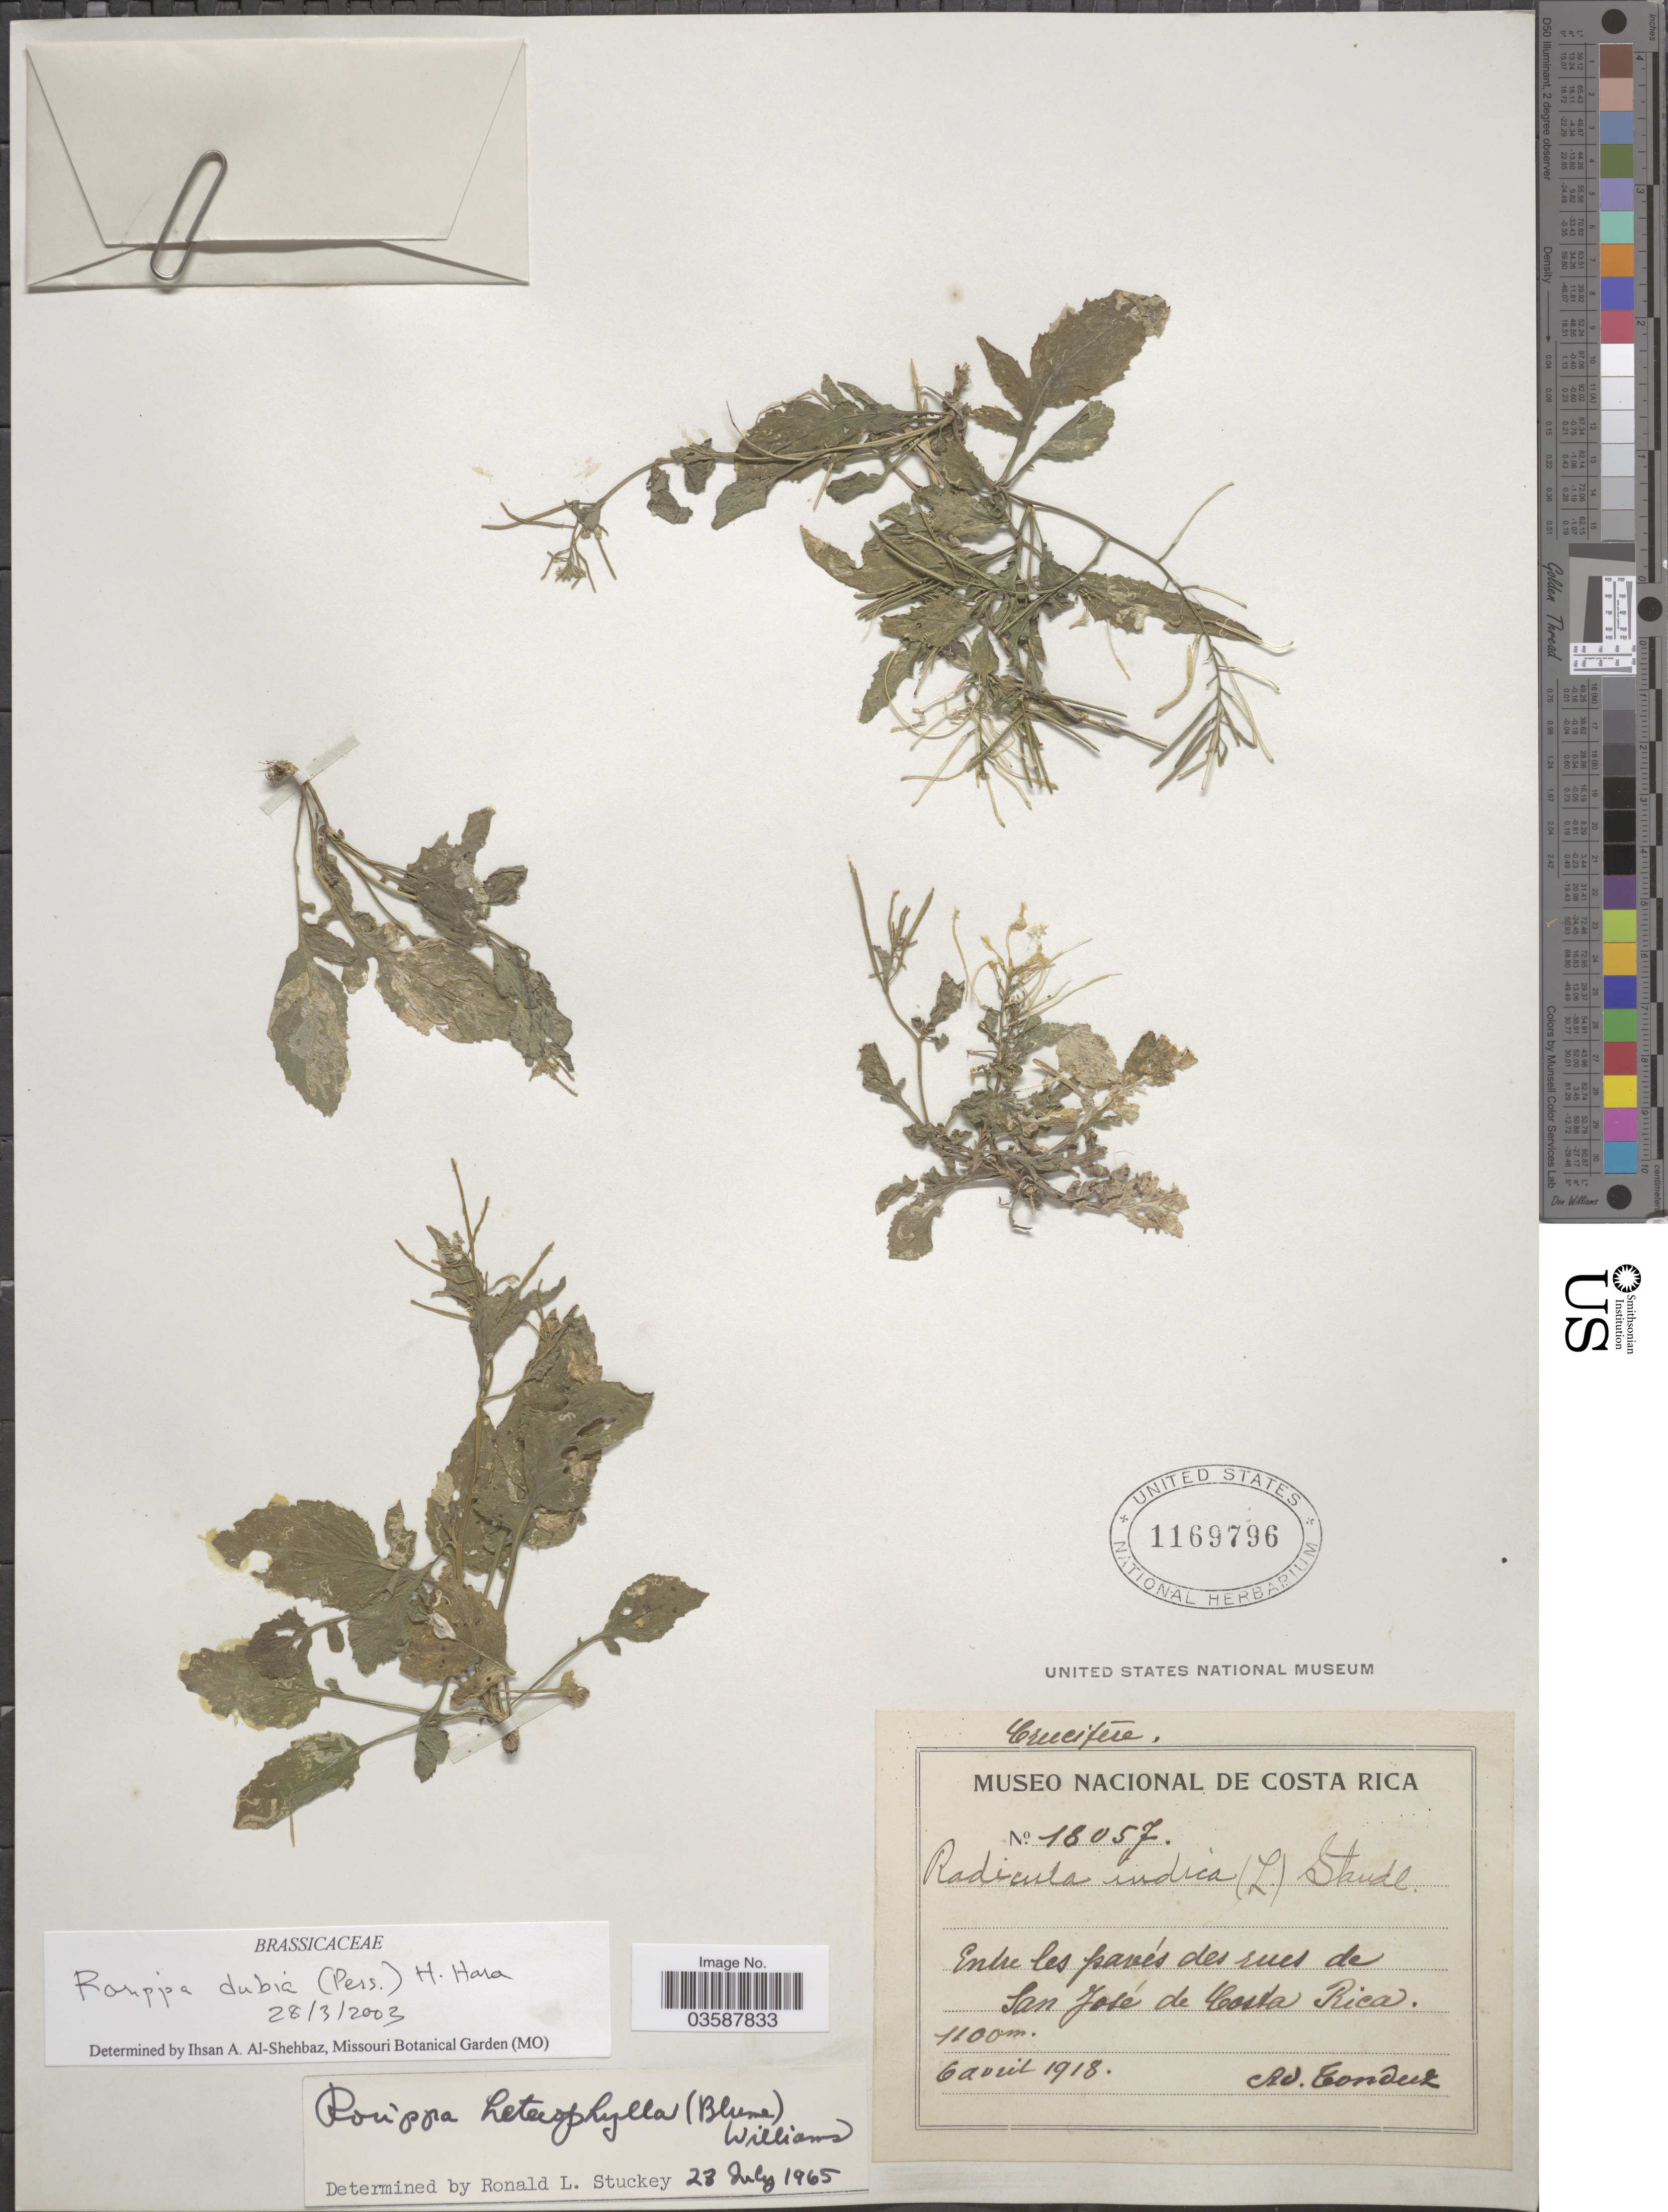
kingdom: Plantae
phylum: Tracheophyta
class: Magnoliopsida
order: Brassicales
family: Brassicaceae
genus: Rorippa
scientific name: Rorippa dubia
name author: (Pers.) H. Hara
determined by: Al-Shehbaz, I. A., (MO), Missouri Botanical Garden (UNITED STATES)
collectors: A. Tonduz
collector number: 18057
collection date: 1918-04-06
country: Costa Rica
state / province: San José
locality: Entre les pavés des rues de San José de Costa Rica.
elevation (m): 1100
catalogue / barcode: US 1169796